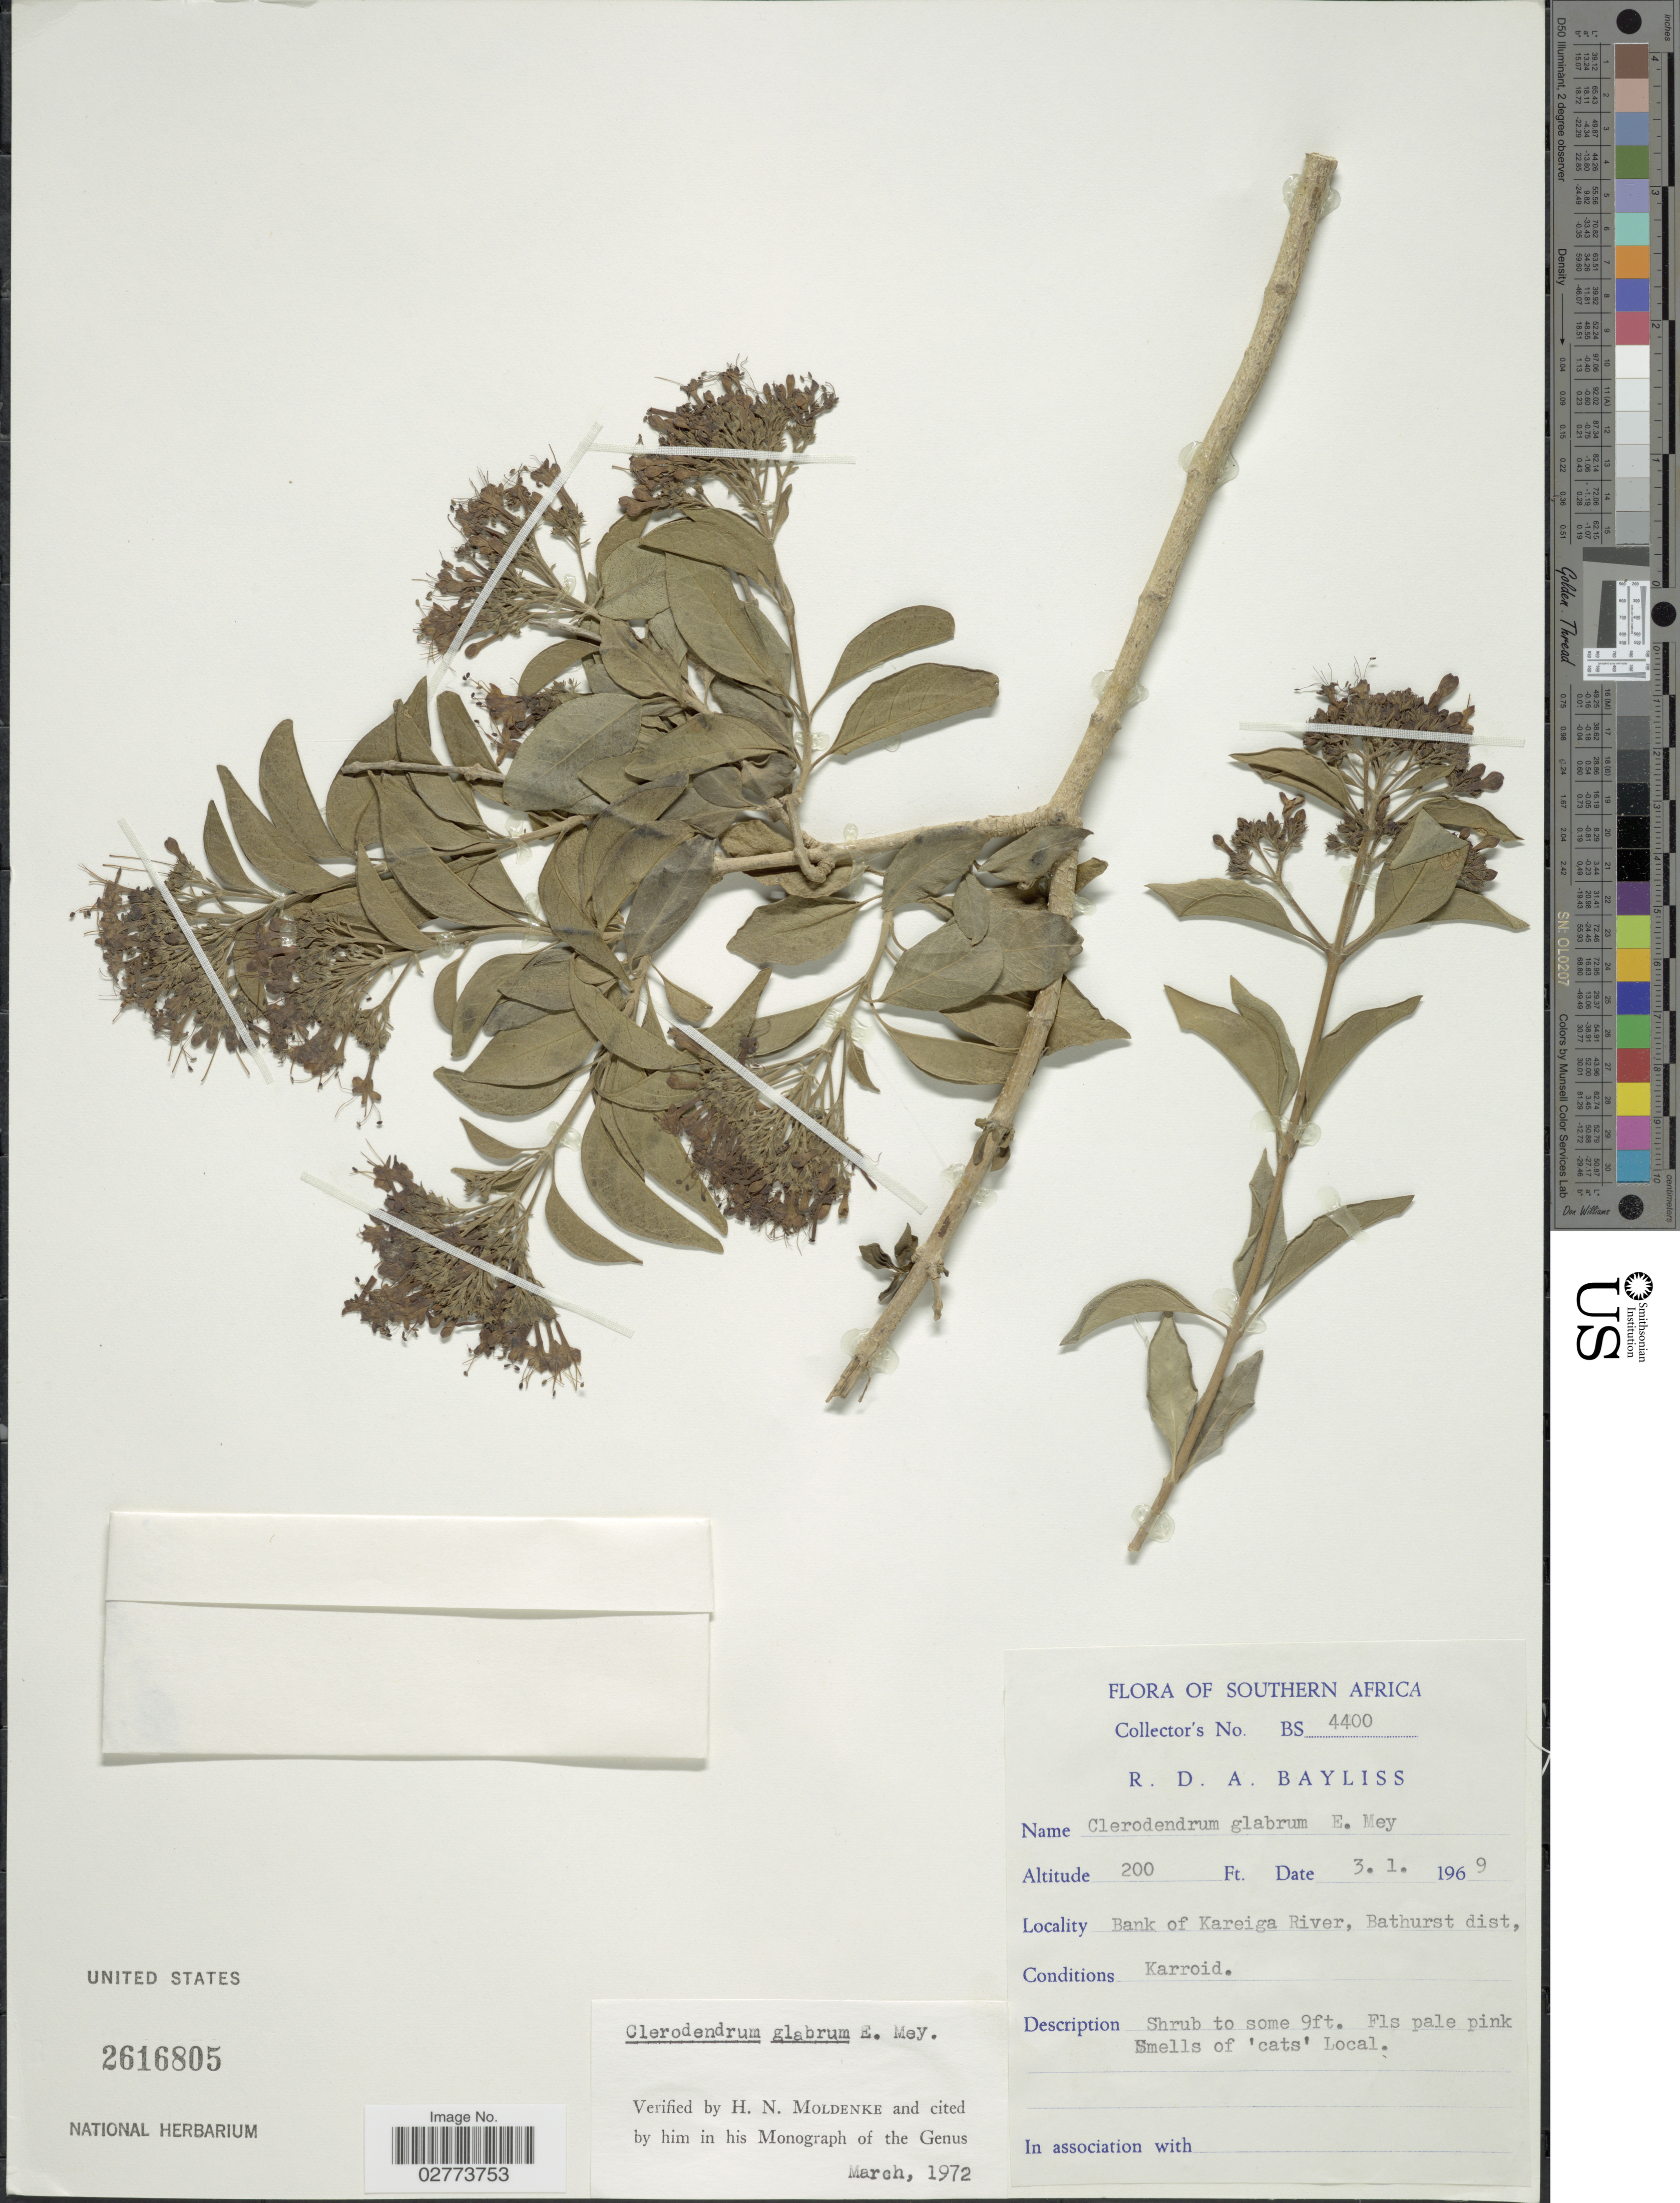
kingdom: Plantae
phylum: Tracheophyta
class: Magnoliopsida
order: Lamiales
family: Lamiaceae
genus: Clerodendrum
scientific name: Clerodendrum glabrum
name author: E. Mey.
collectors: R. Bayliss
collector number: BS4400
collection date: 1969-01-03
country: South Africa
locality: Southern Africa, Bank of Kareiga River, Bathurst dist.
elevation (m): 61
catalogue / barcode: US 2616805